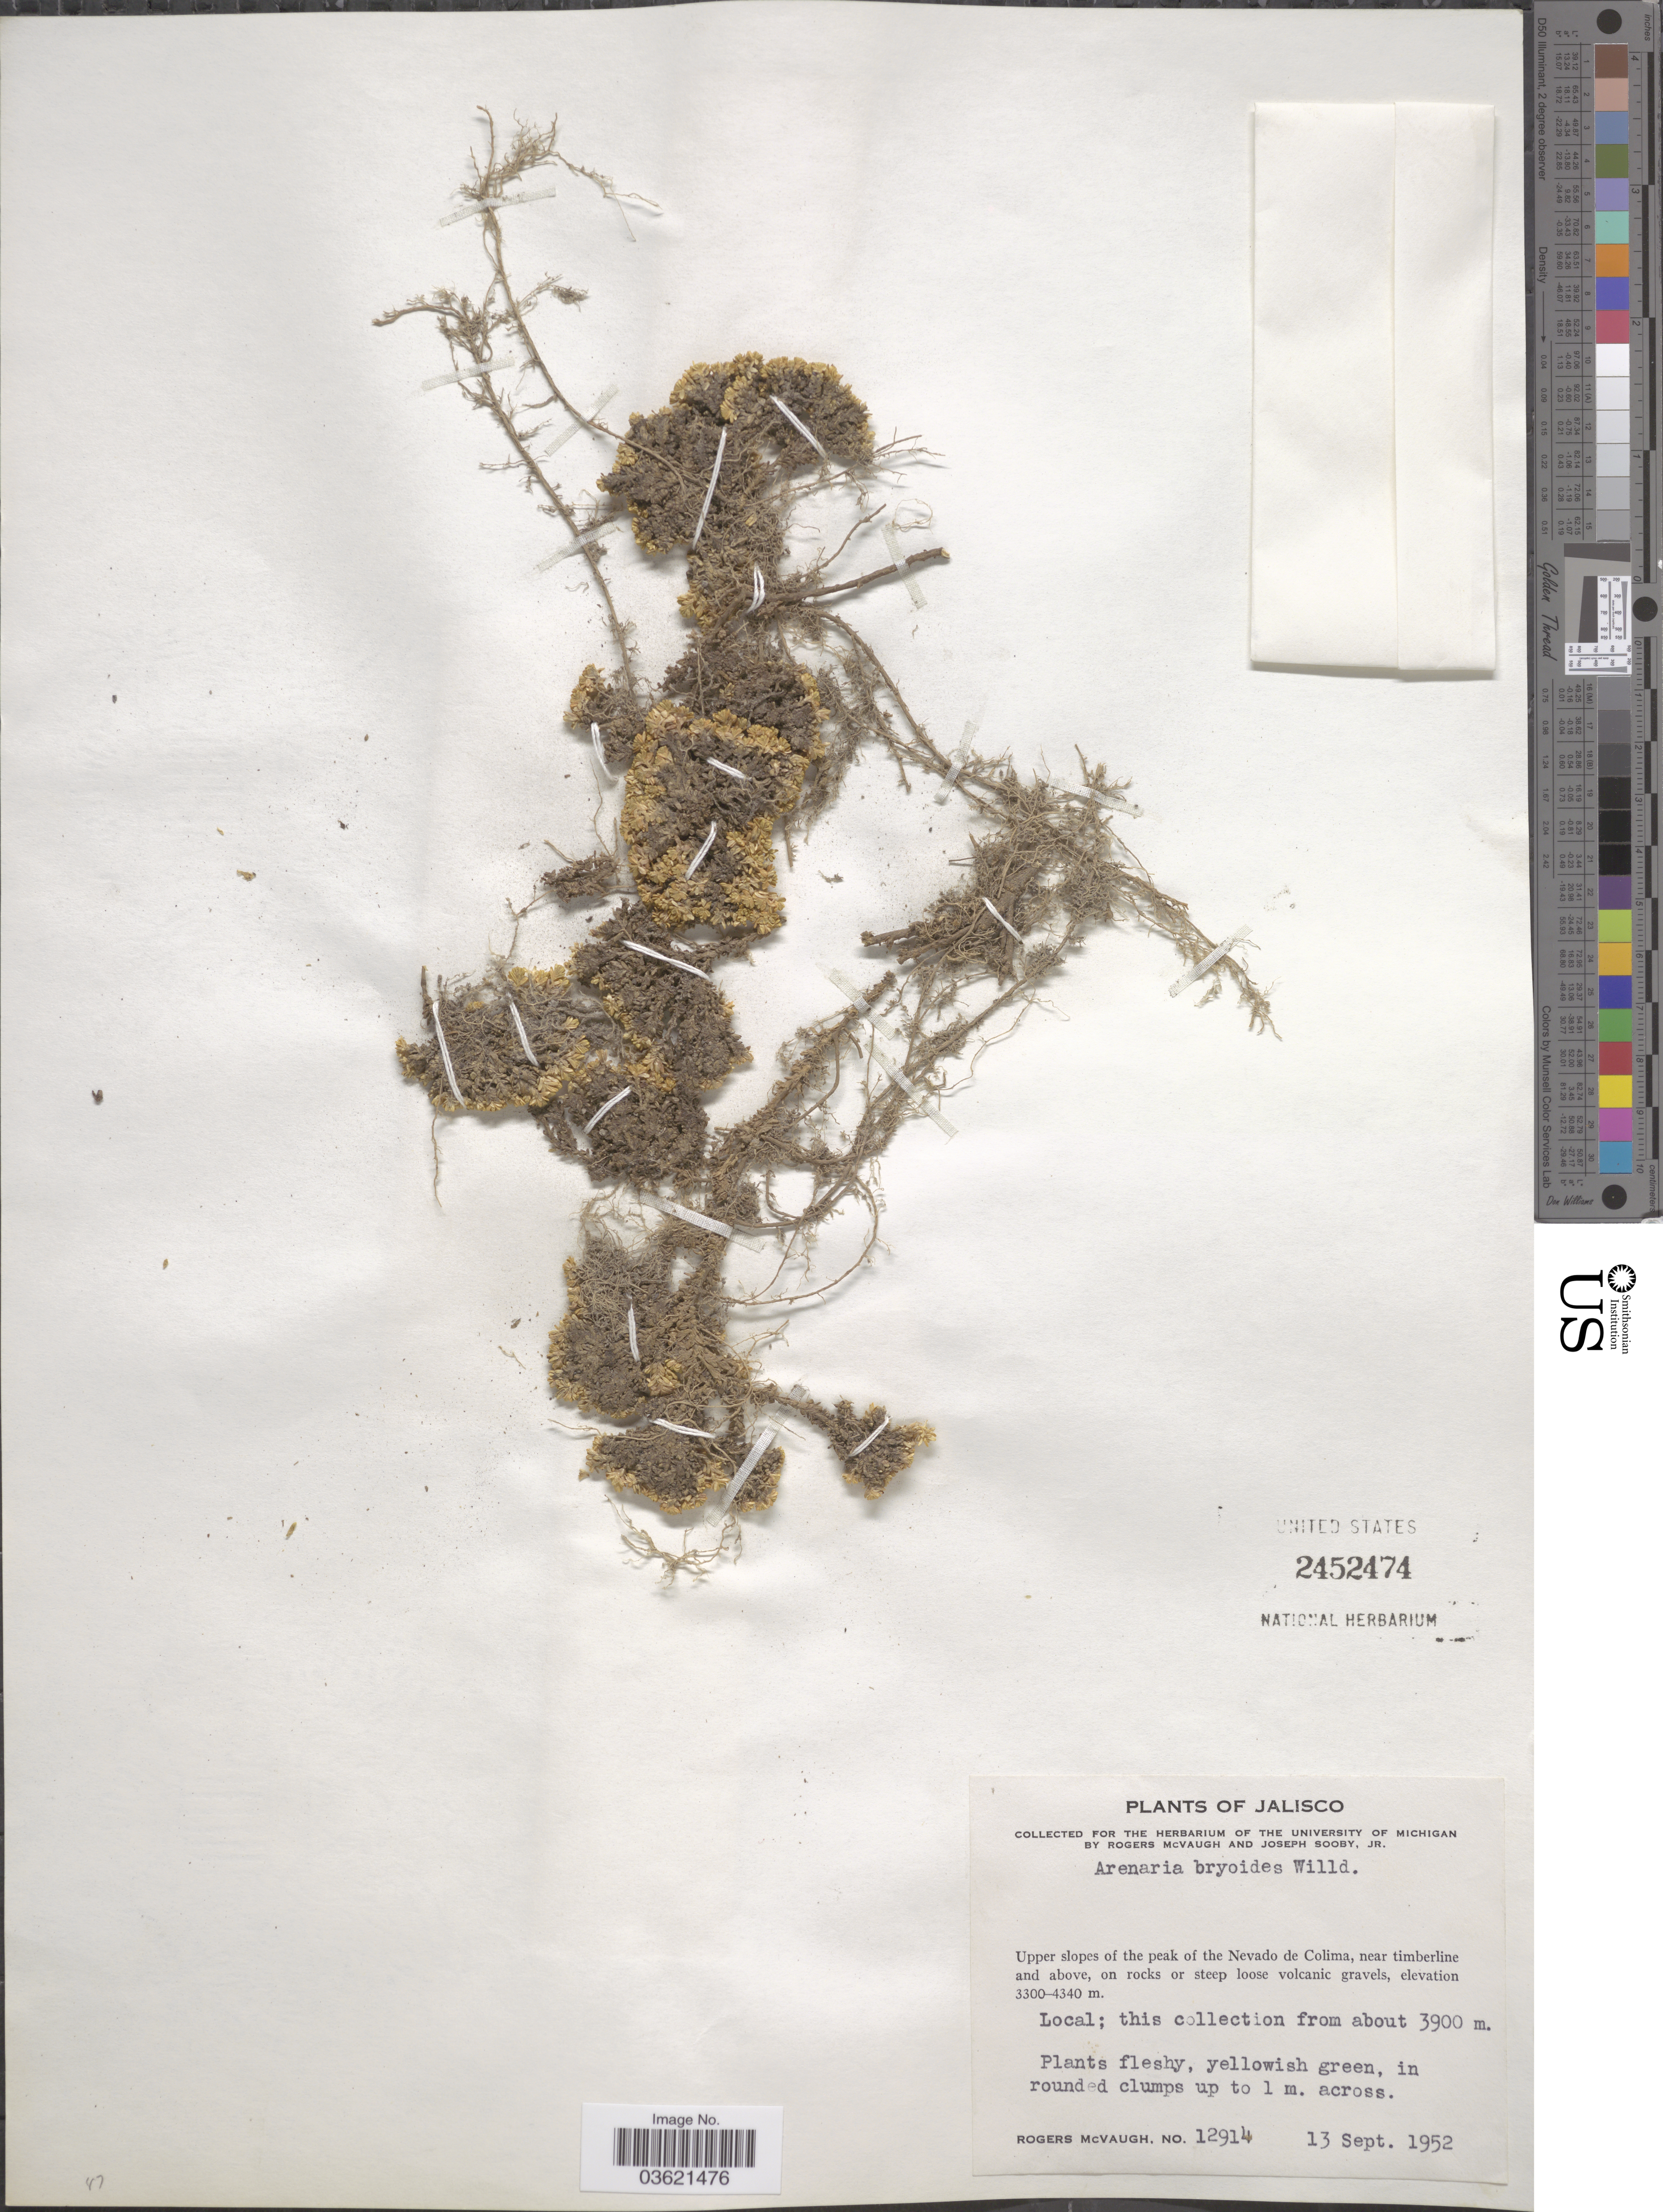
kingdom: Plantae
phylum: Tracheophyta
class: Magnoliopsida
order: Caryophyllales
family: Caryophyllaceae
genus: Arenaria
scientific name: Arenaria bryoides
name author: Willd. ex D.F.K. Schltdl.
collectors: R. McVaugh & J. Sooby Jr.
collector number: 12914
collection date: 1952-09-13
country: Mexico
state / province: Jalisco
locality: Upper slopes of the peak of the Nevado de Colima, near timberline and above.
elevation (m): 3900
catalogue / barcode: US 2452474